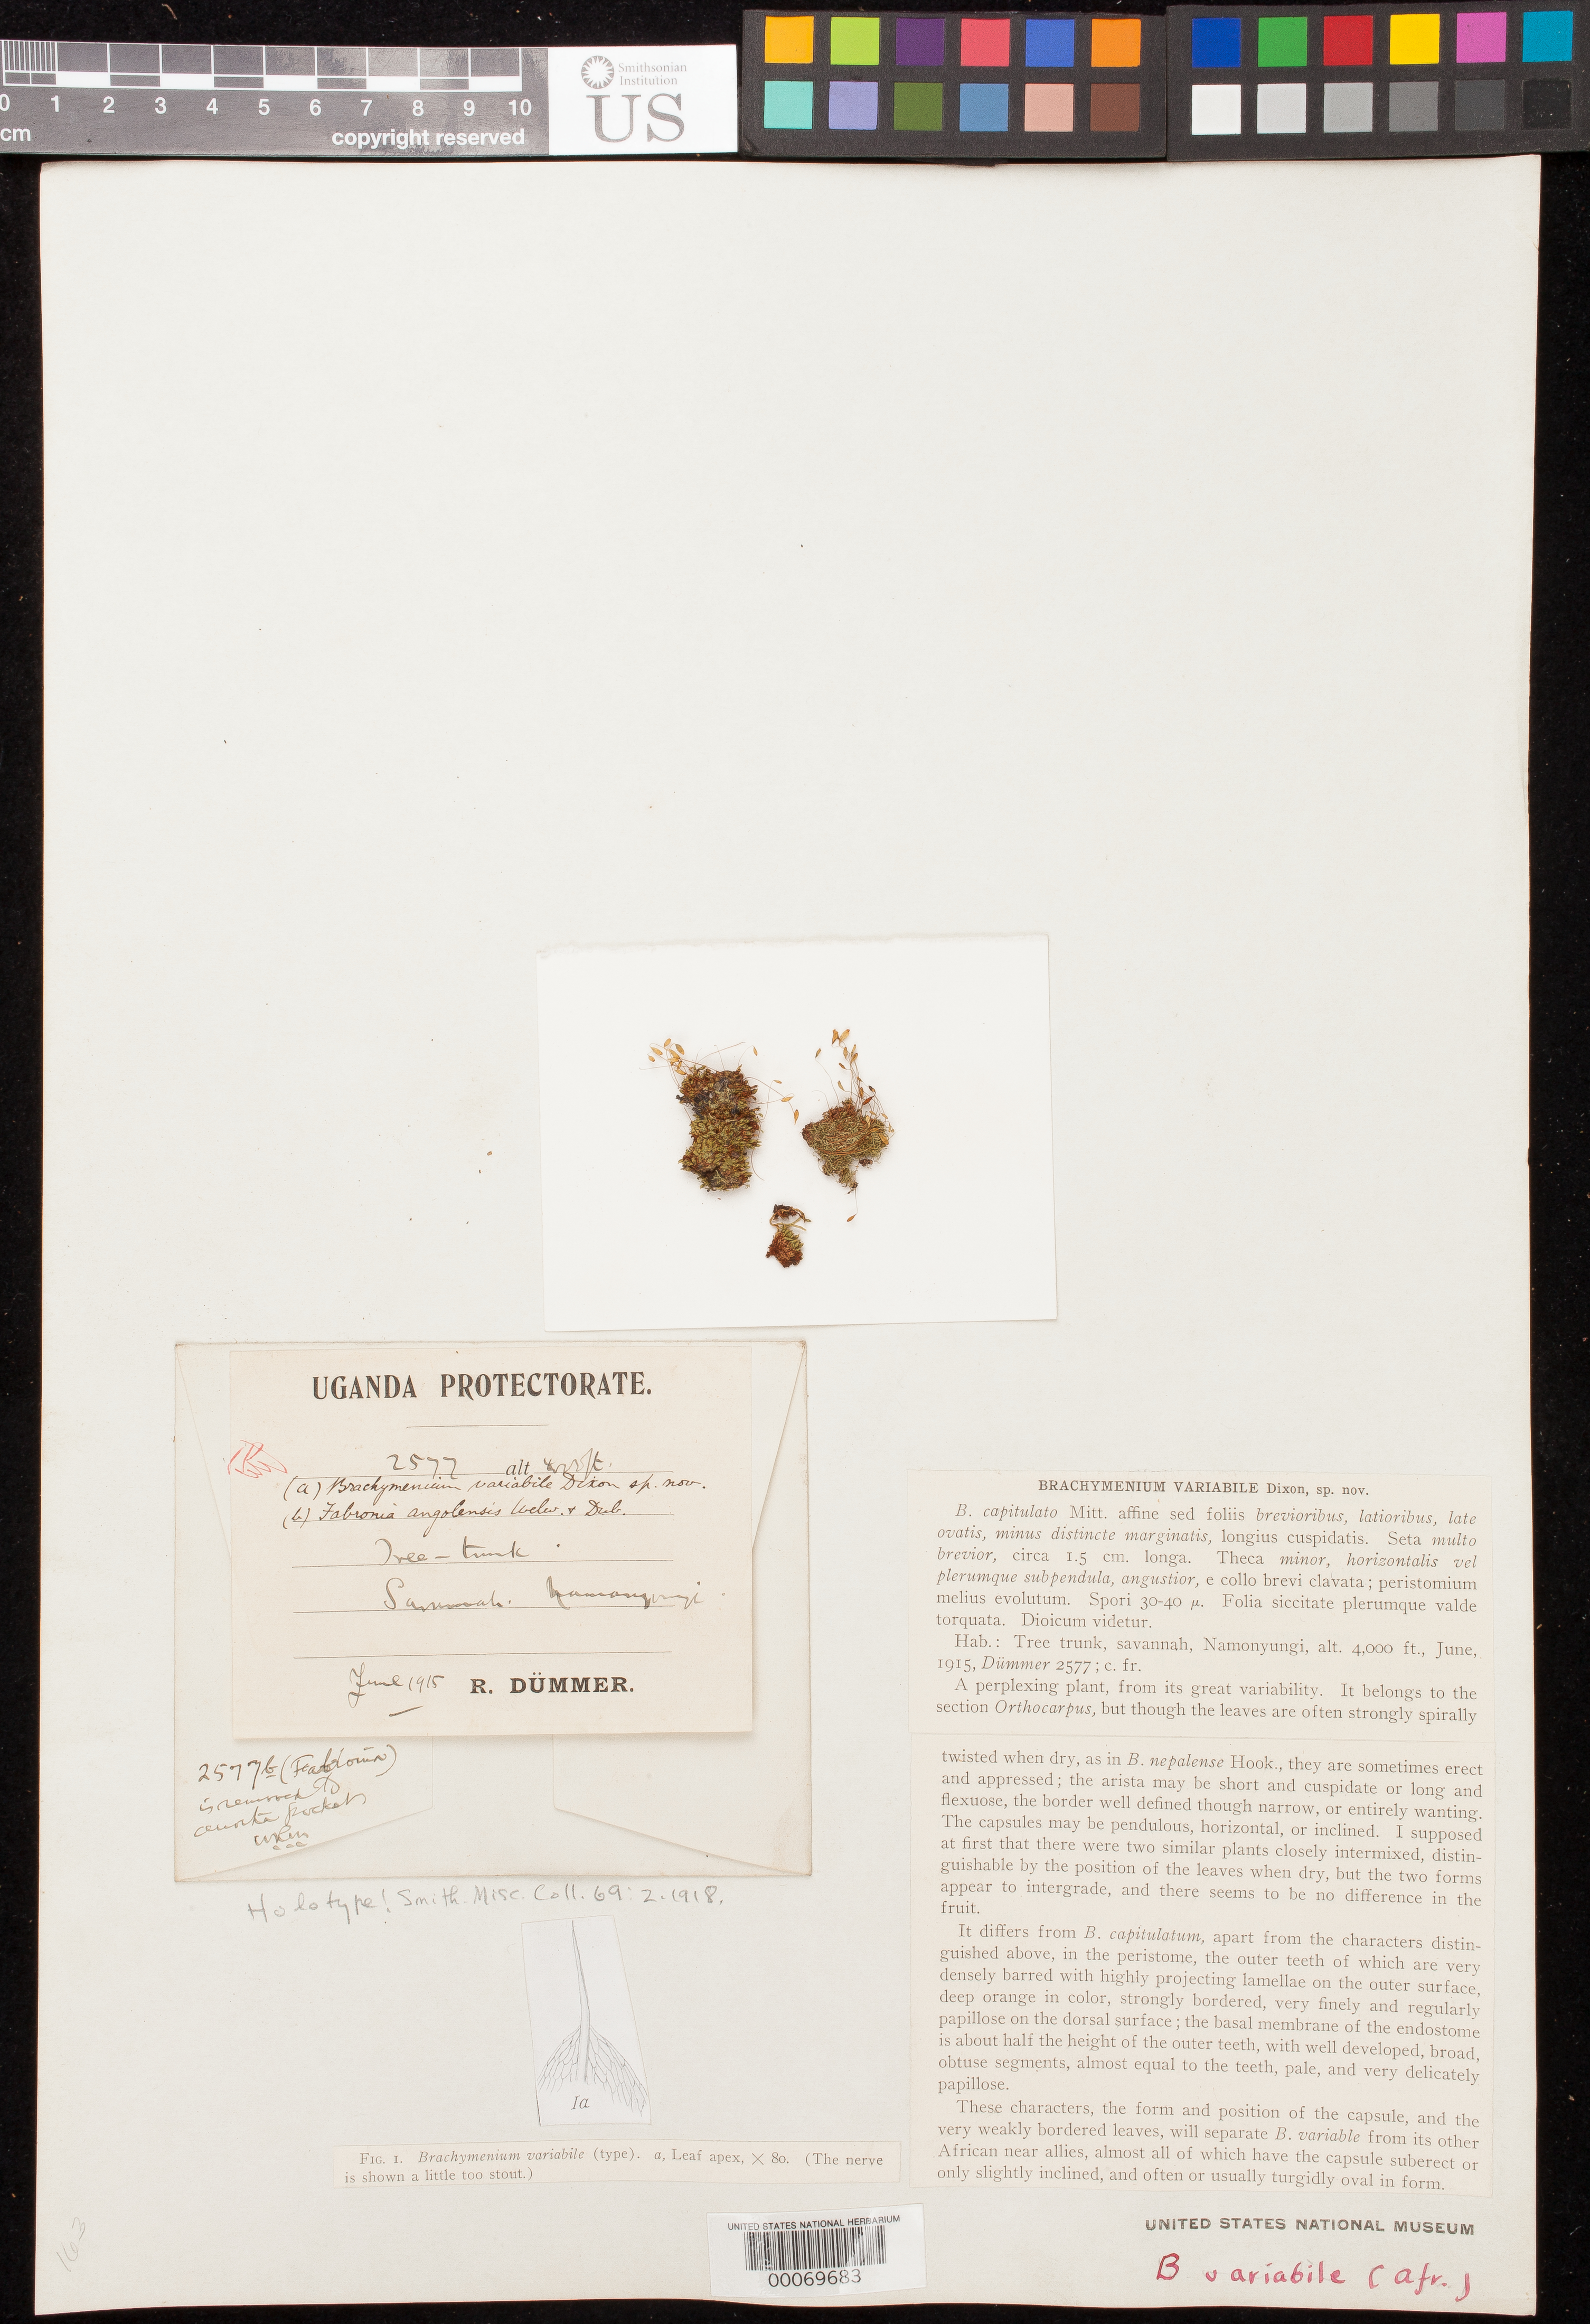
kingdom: Plantae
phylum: Bryophyta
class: Bryopsida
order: Bryales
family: Bryaceae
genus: Brachymenium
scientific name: Brachymenium variabile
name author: Dixon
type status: Holotype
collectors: R. Dümmer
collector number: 2577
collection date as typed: Jun 1915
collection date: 1915-06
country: Uganda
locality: Namonyungi; alt. 4000 ft.